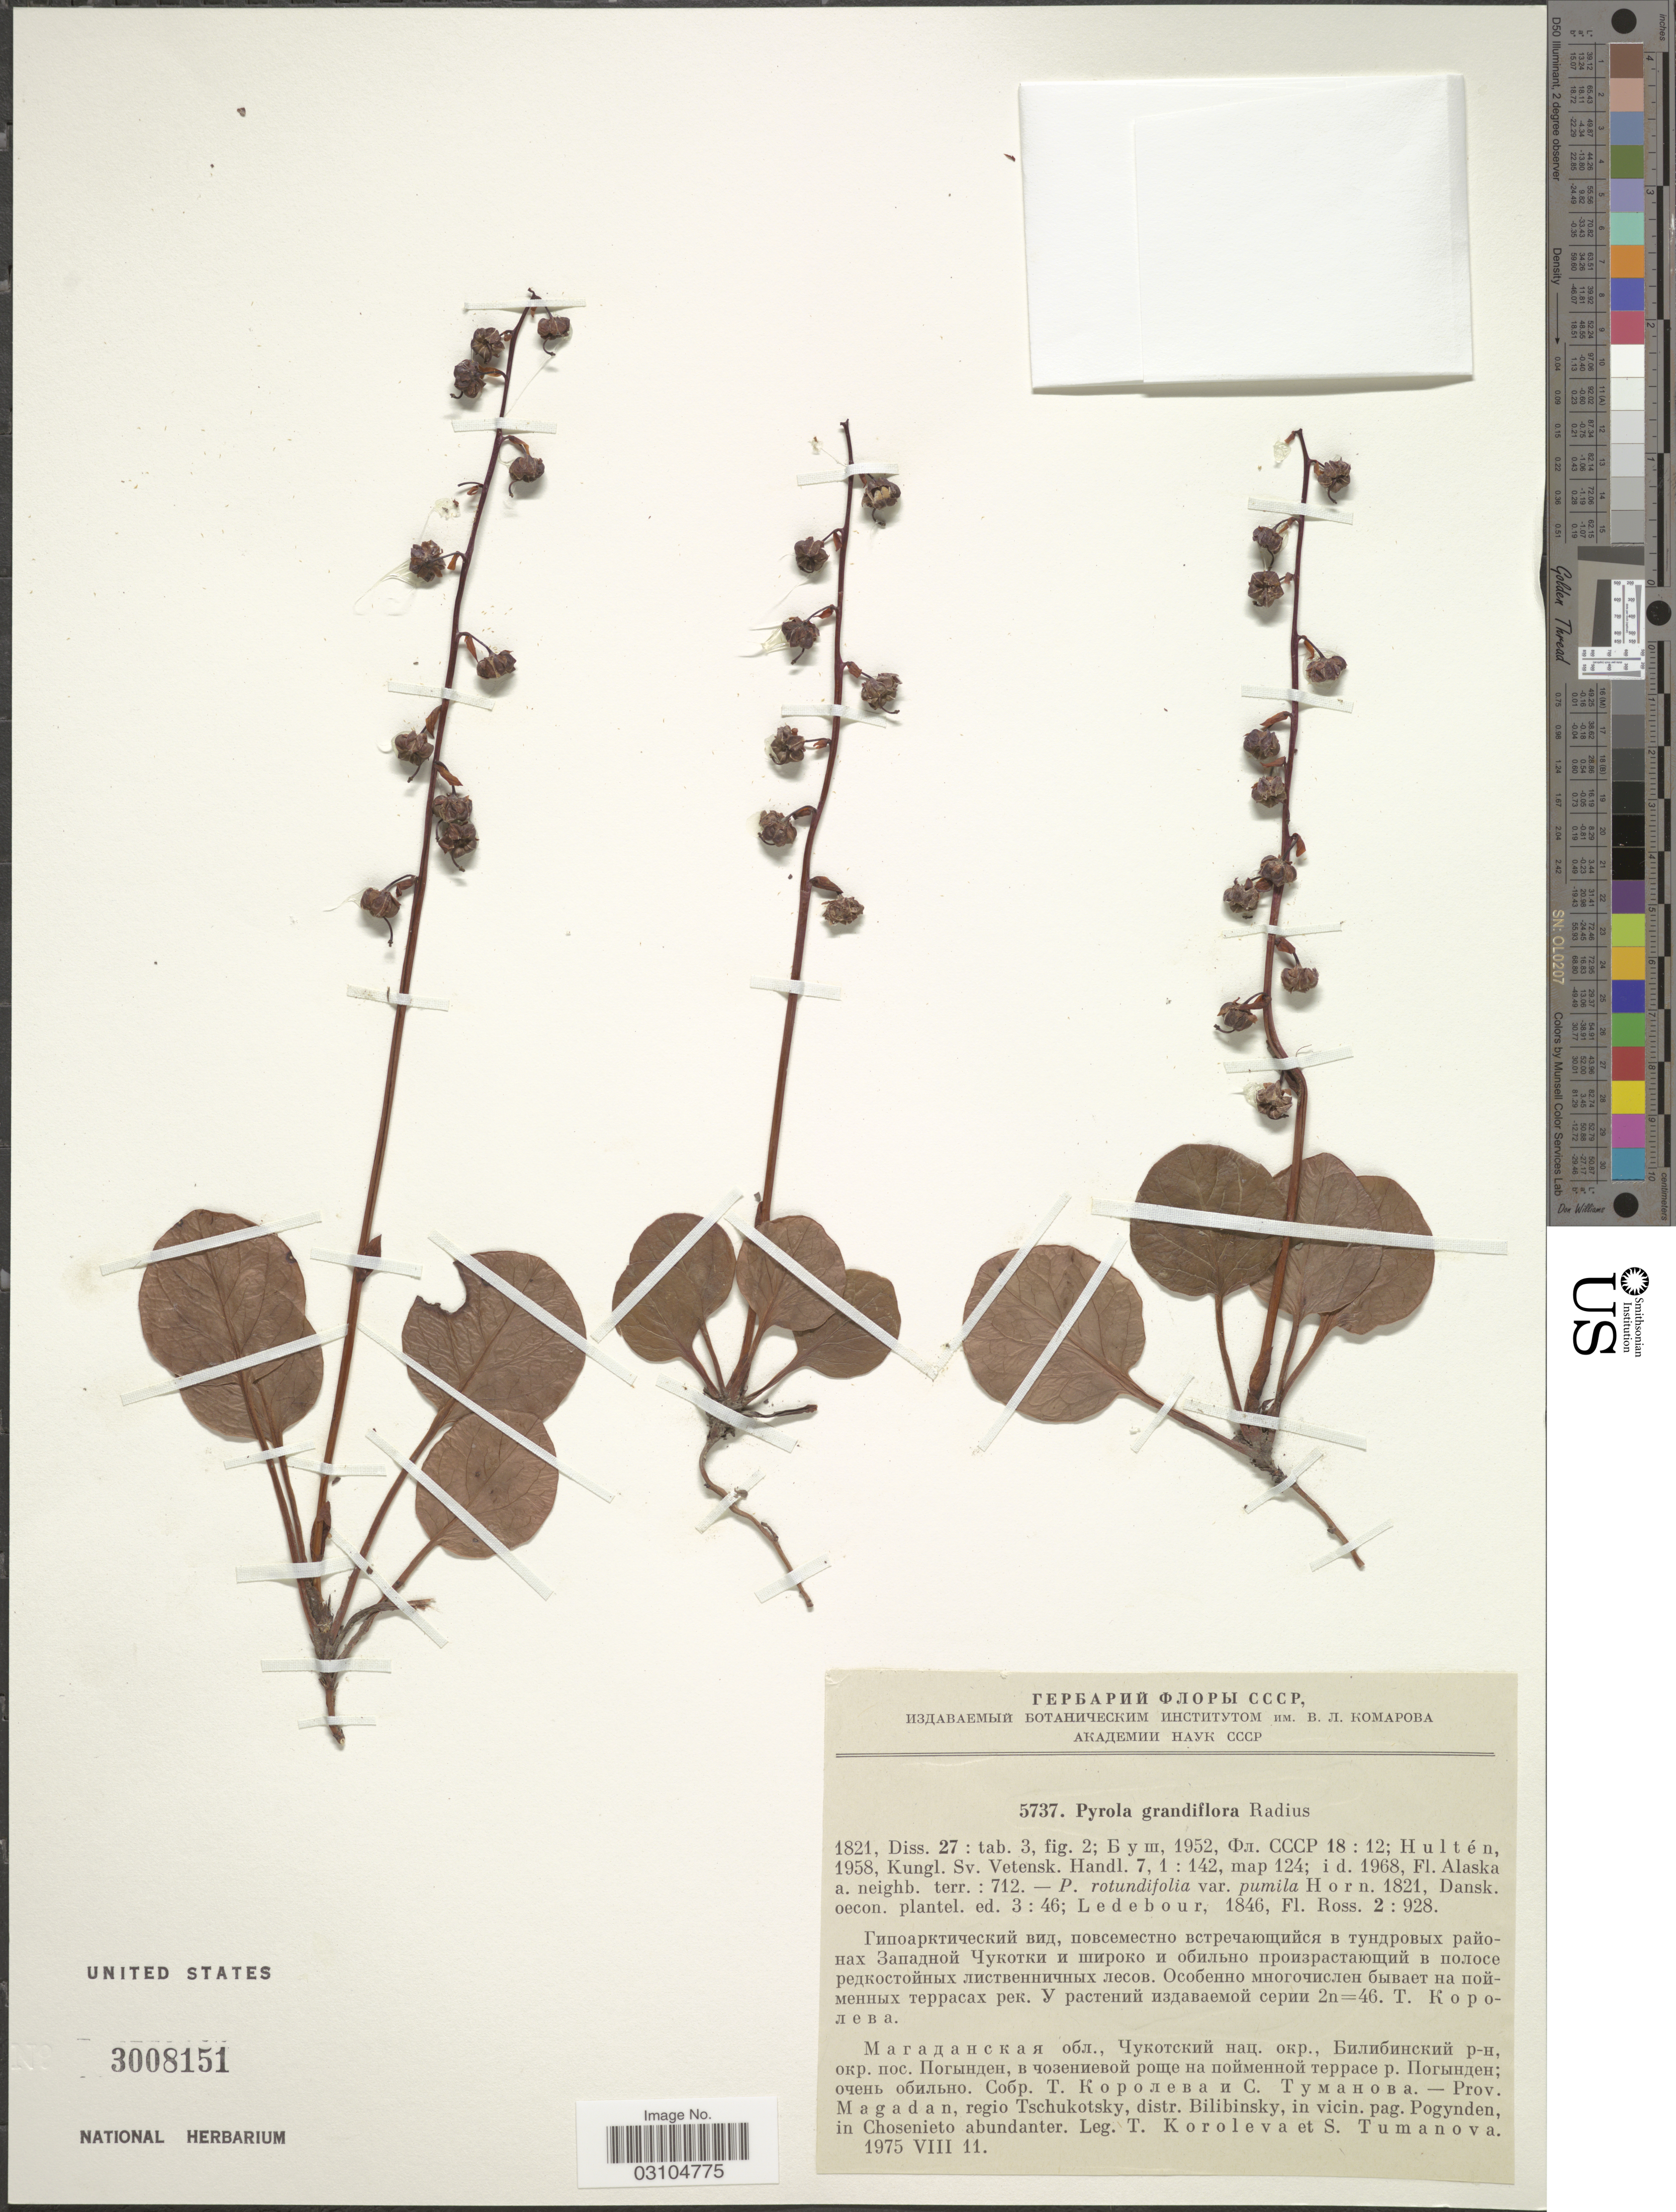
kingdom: Plantae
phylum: Tracheophyta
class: Magnoliopsida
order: Ericales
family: Ericaceae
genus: Pyrola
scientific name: Pyrola grandiflora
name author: Radius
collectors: T. Koroleva & S. Tumanova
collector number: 5737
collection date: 1975-08-11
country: Russian Federation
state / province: Magadan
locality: Regio Tschukotsky, distr. Bilibinsky, in vicin. pag. Pogynden, in Chosenieto abundanter.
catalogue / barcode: US 3008151